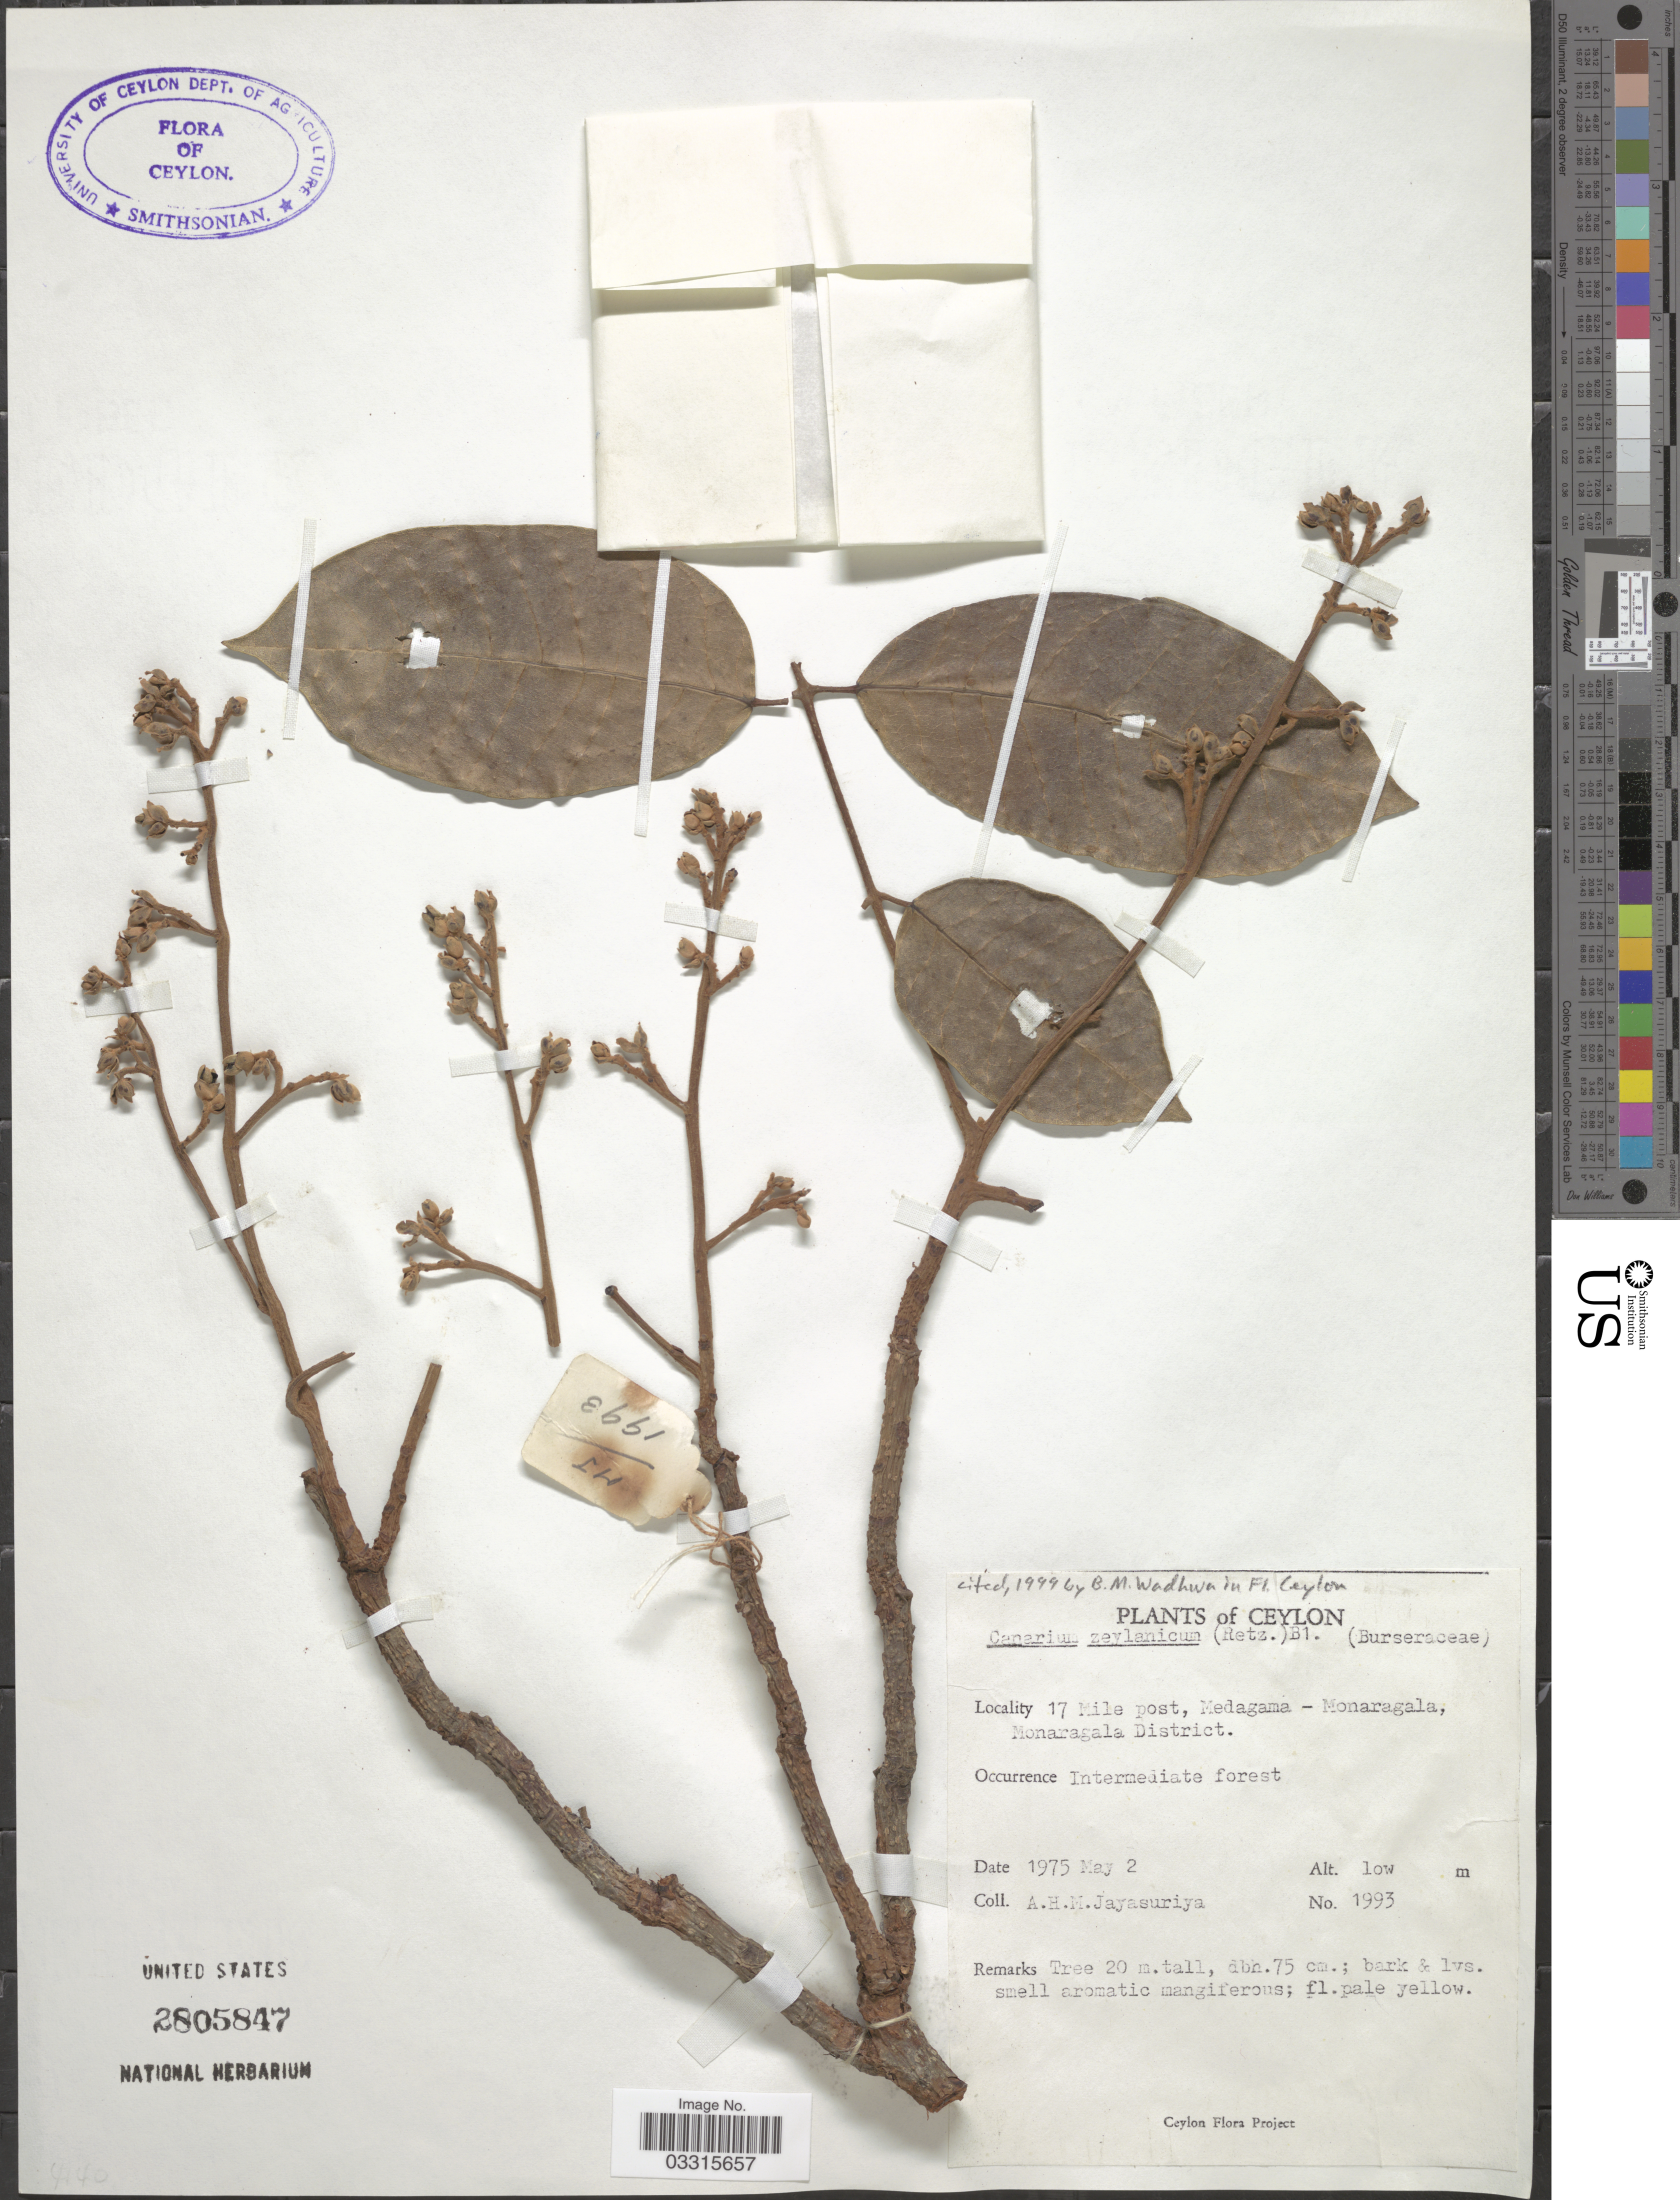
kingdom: Plantae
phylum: Tracheophyta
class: Magnoliopsida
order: Sapindales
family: Burseraceae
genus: Canarium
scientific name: Canarium zeylanicum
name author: (Retz.) Blume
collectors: A. H. Jayasuriya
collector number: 1993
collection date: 1975-05-02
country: Sri Lanka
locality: Ceylon. 17 Mile post, Medagama - Monaragala, Monaragala District.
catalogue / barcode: US 2805847